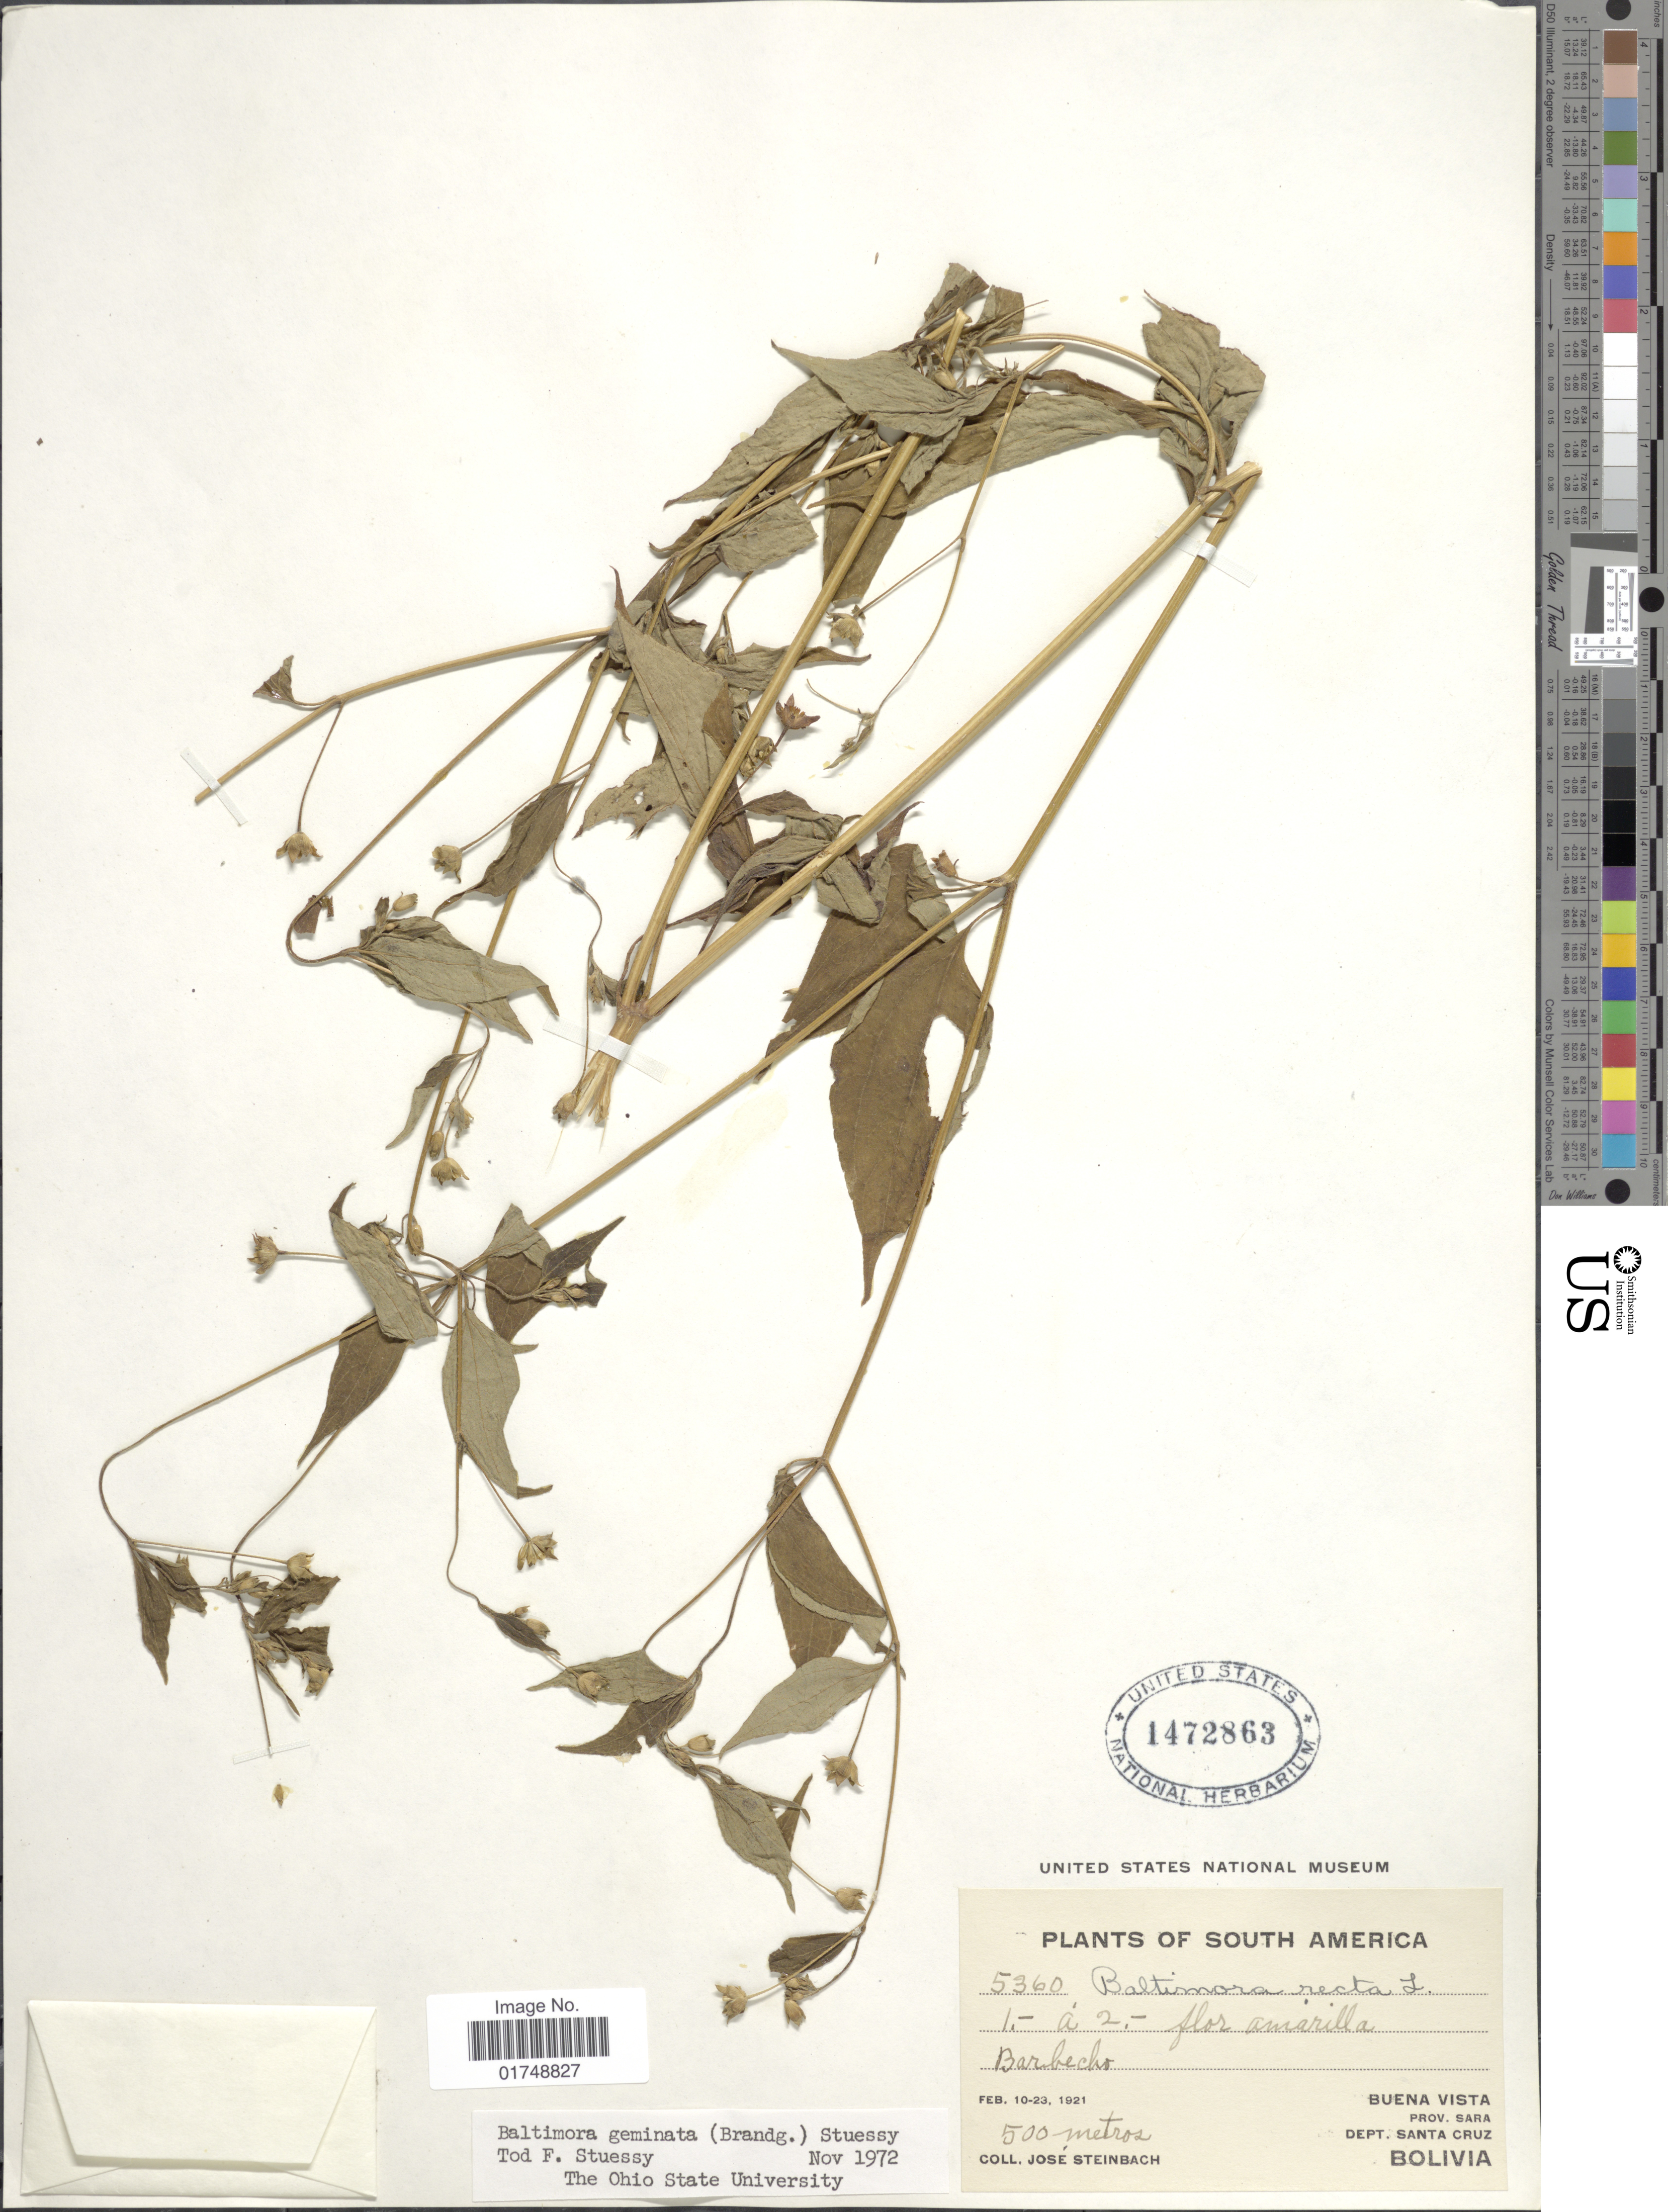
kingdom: Plantae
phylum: Tracheophyta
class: Magnoliopsida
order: Asterales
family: Asteraceae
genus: Baltimora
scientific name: Baltimora geminata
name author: (Brandegee) Stuessy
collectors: J. Steinbach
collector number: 5360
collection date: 1921-02-10/1921-02-23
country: Bolivia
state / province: Santa Cruz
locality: Buena Vista. Prov. Sara. Dept. Sara Cruz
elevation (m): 500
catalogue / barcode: US 1472863